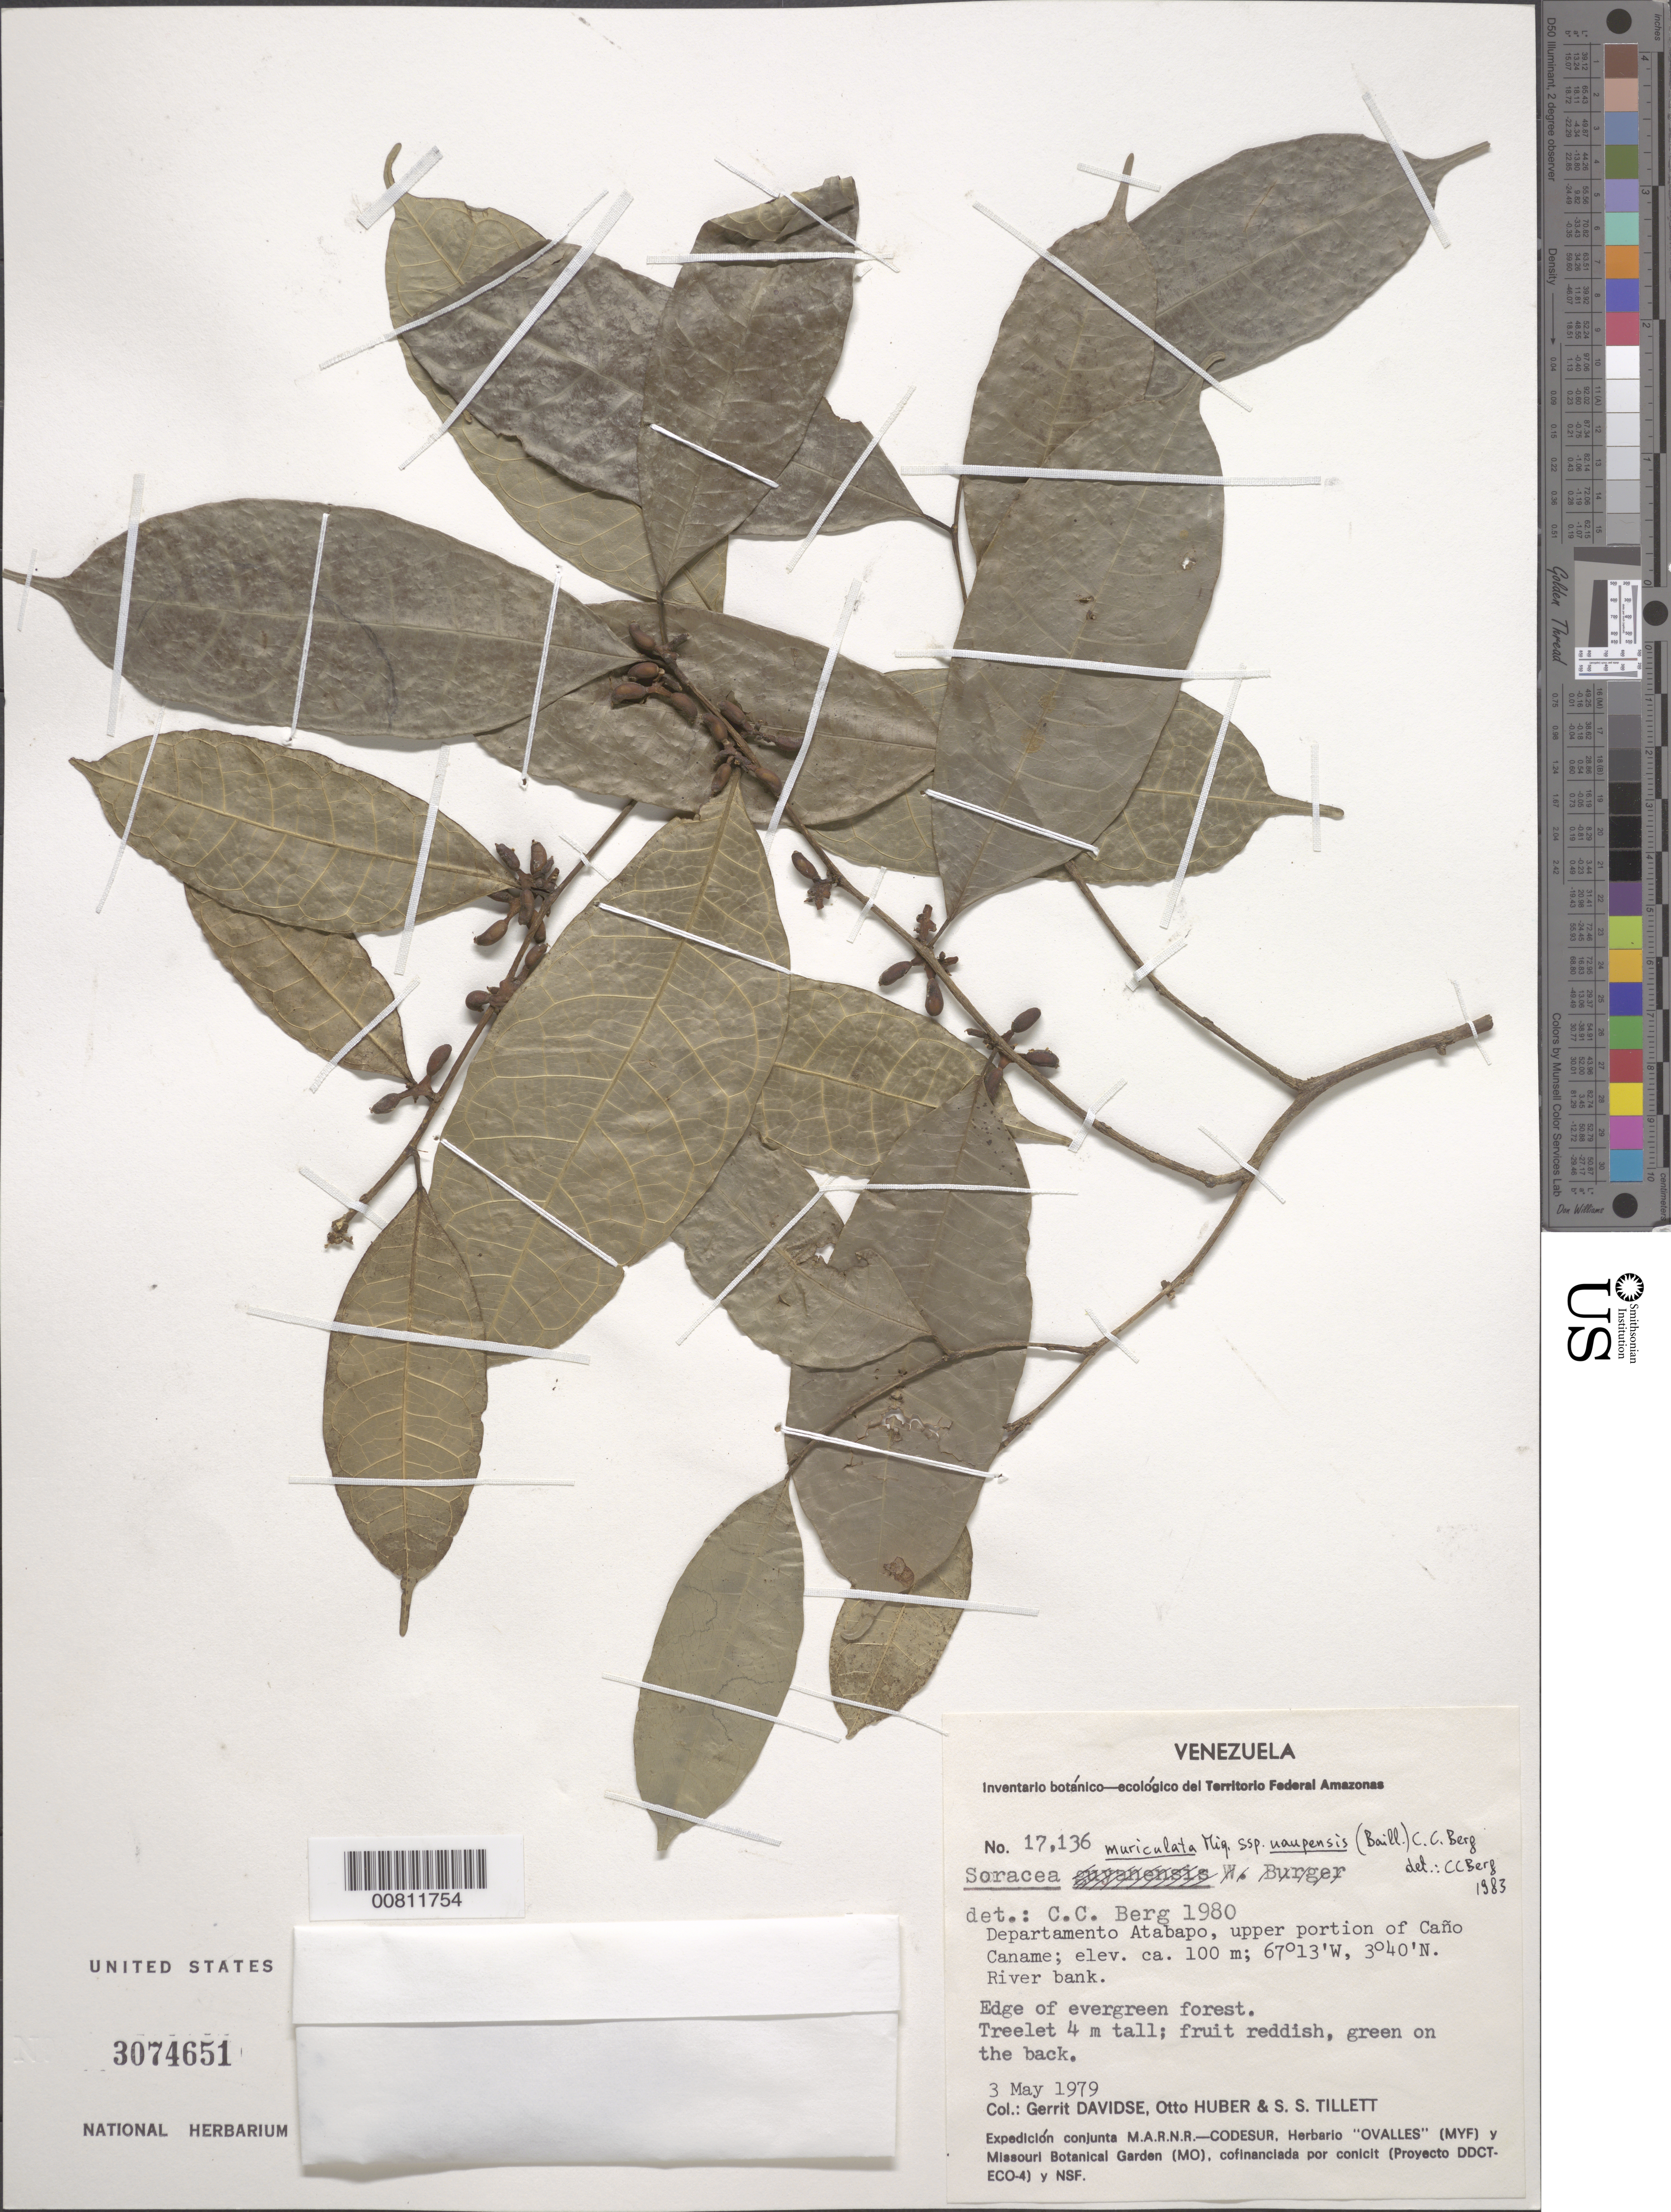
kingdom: Plantae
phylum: Tracheophyta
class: Magnoliopsida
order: Rosales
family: Moraceae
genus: Sorocea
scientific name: Sorocea muriculata subsp. uaupensis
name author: Miq.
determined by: Berg, C. C.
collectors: G. Davidse, O. Huber & S. S. Tillett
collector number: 17136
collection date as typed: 3-May-79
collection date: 1979-05-03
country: Venezuela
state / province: Amazonas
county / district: Atabapo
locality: Caño Caname, upper portion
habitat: Edge of evergreen forest; riverbank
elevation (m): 100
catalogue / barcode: US 3074651